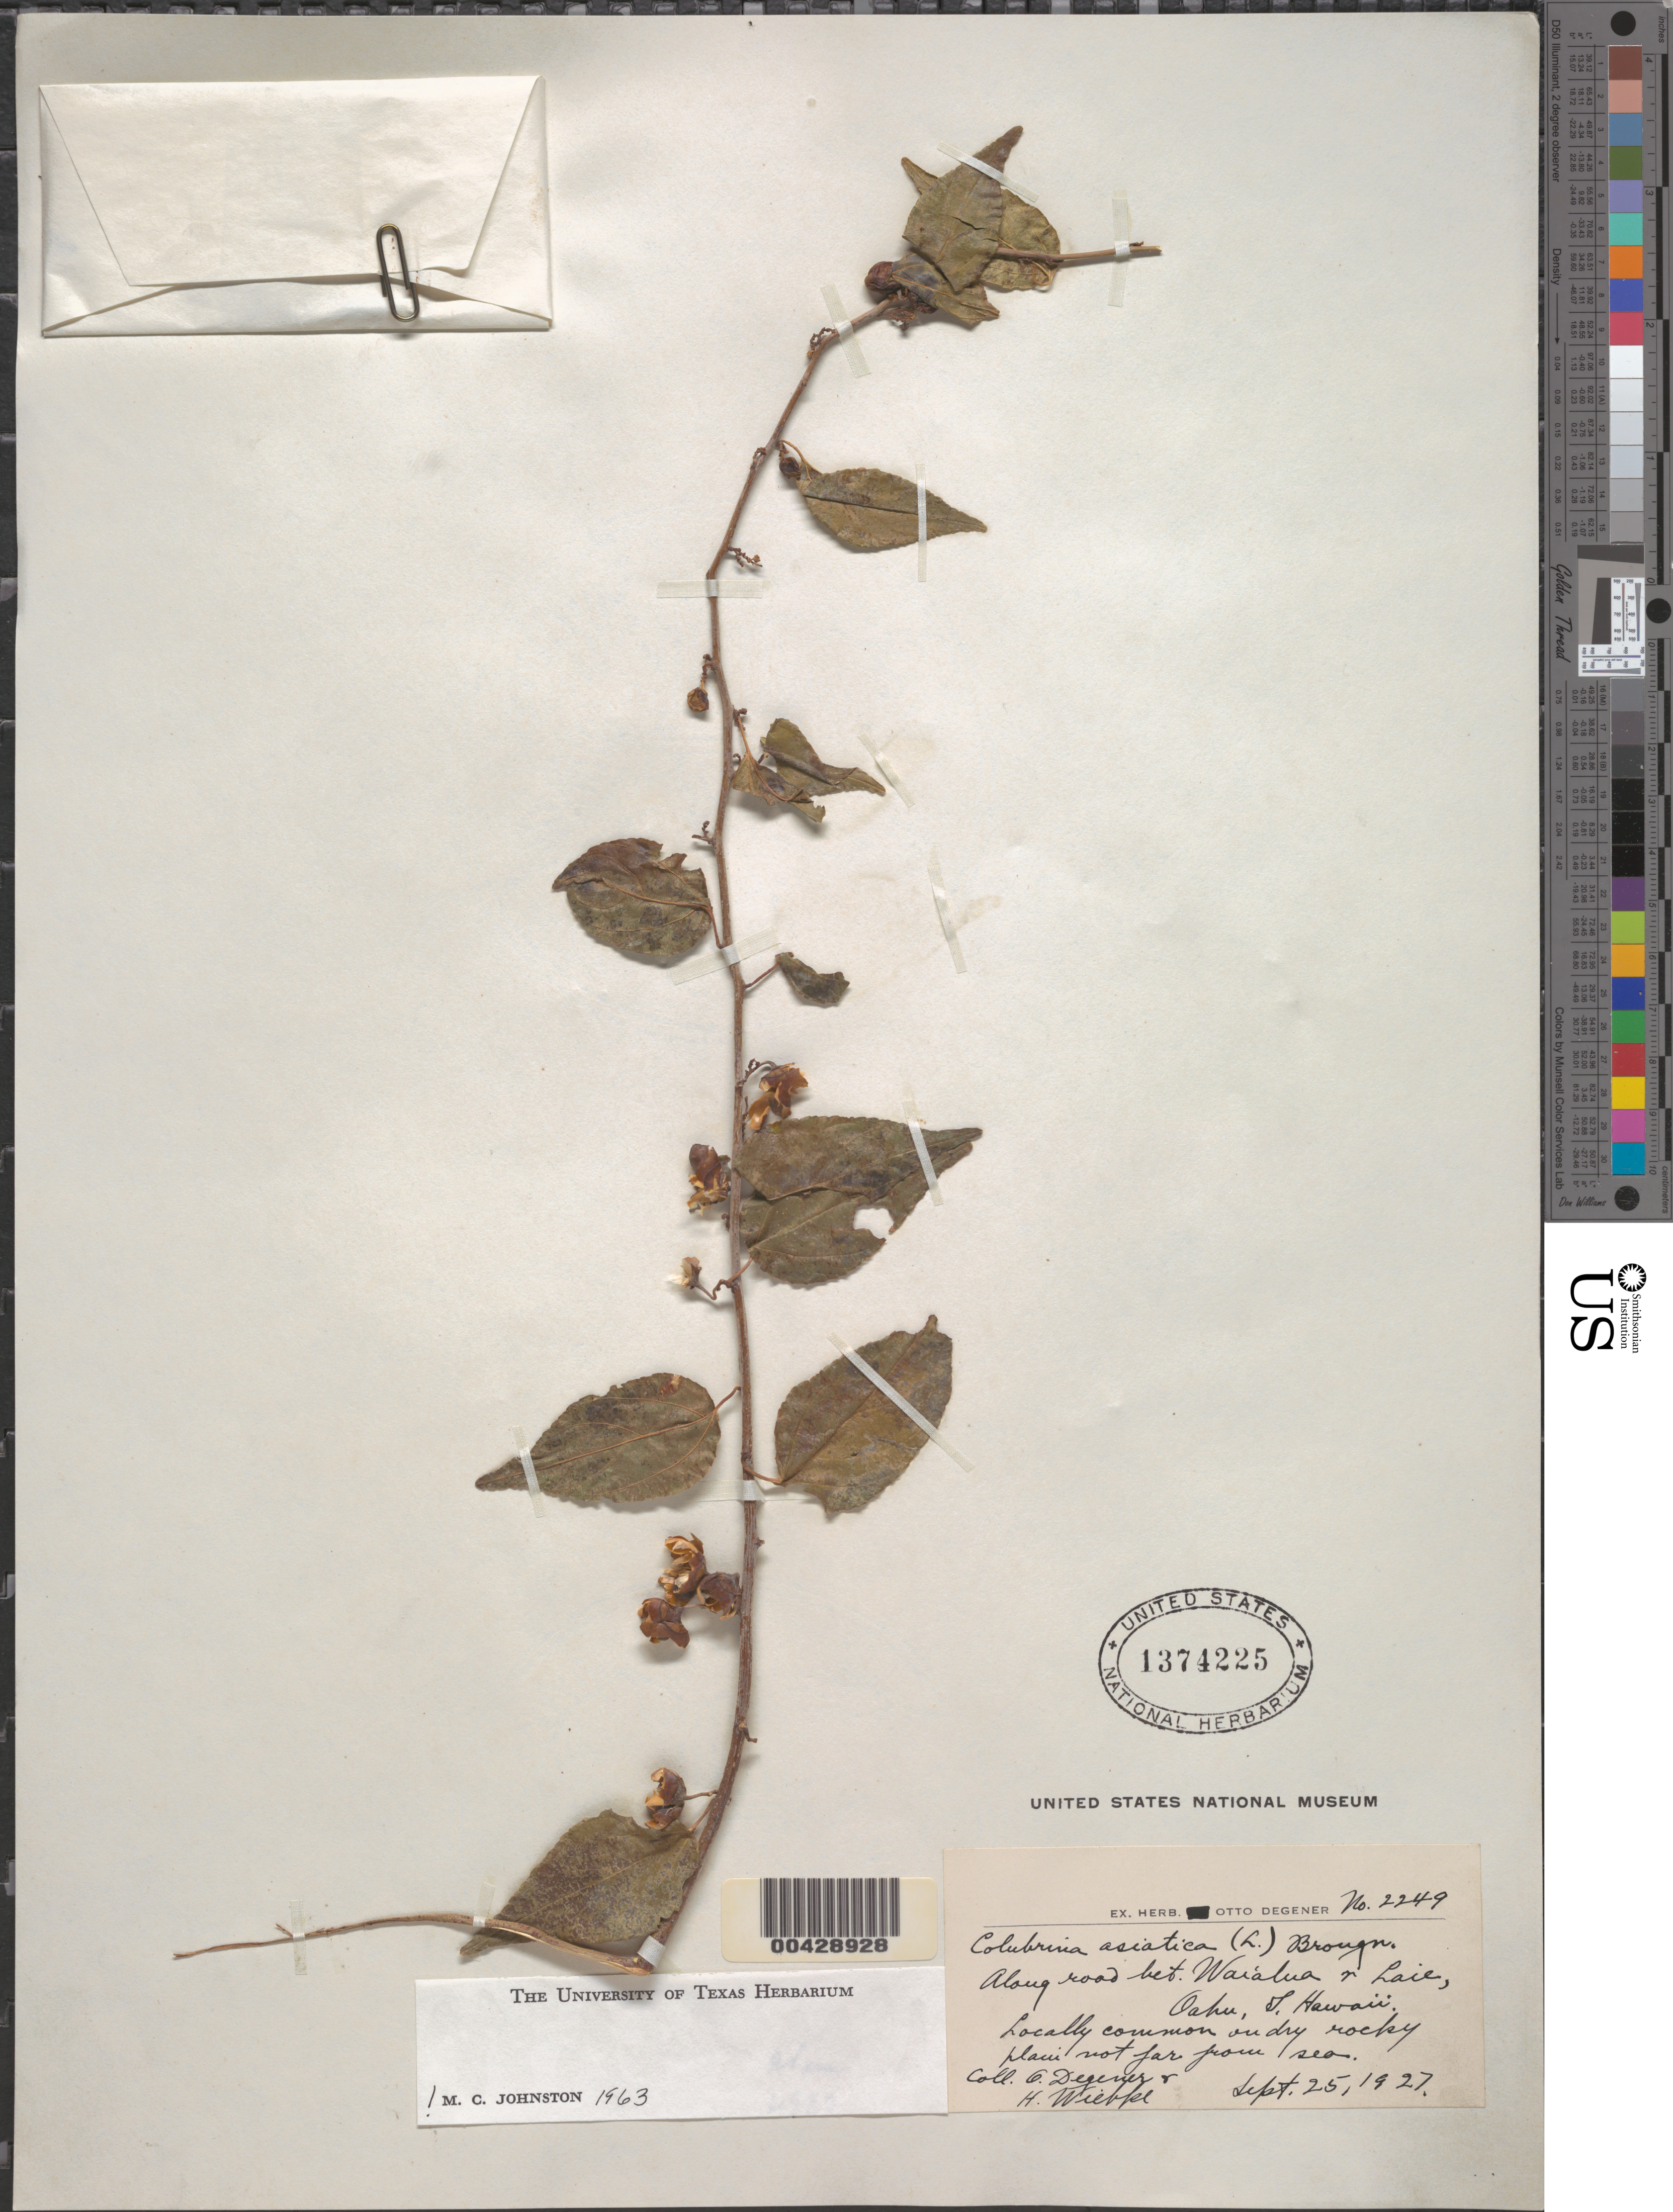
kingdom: Plantae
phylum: Tracheophyta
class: Magnoliopsida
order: Rosales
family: Rhamnaceae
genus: Colubrina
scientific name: Colubrina asiatica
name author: (L.) Brongn.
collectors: O. Degener & H. Wiebke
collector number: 2249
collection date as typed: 25 Sep 1927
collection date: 1927-09-25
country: United States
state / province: Hawaii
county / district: Honolulu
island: Oahu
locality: Along road between Waialua & Laie.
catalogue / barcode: US 1374225